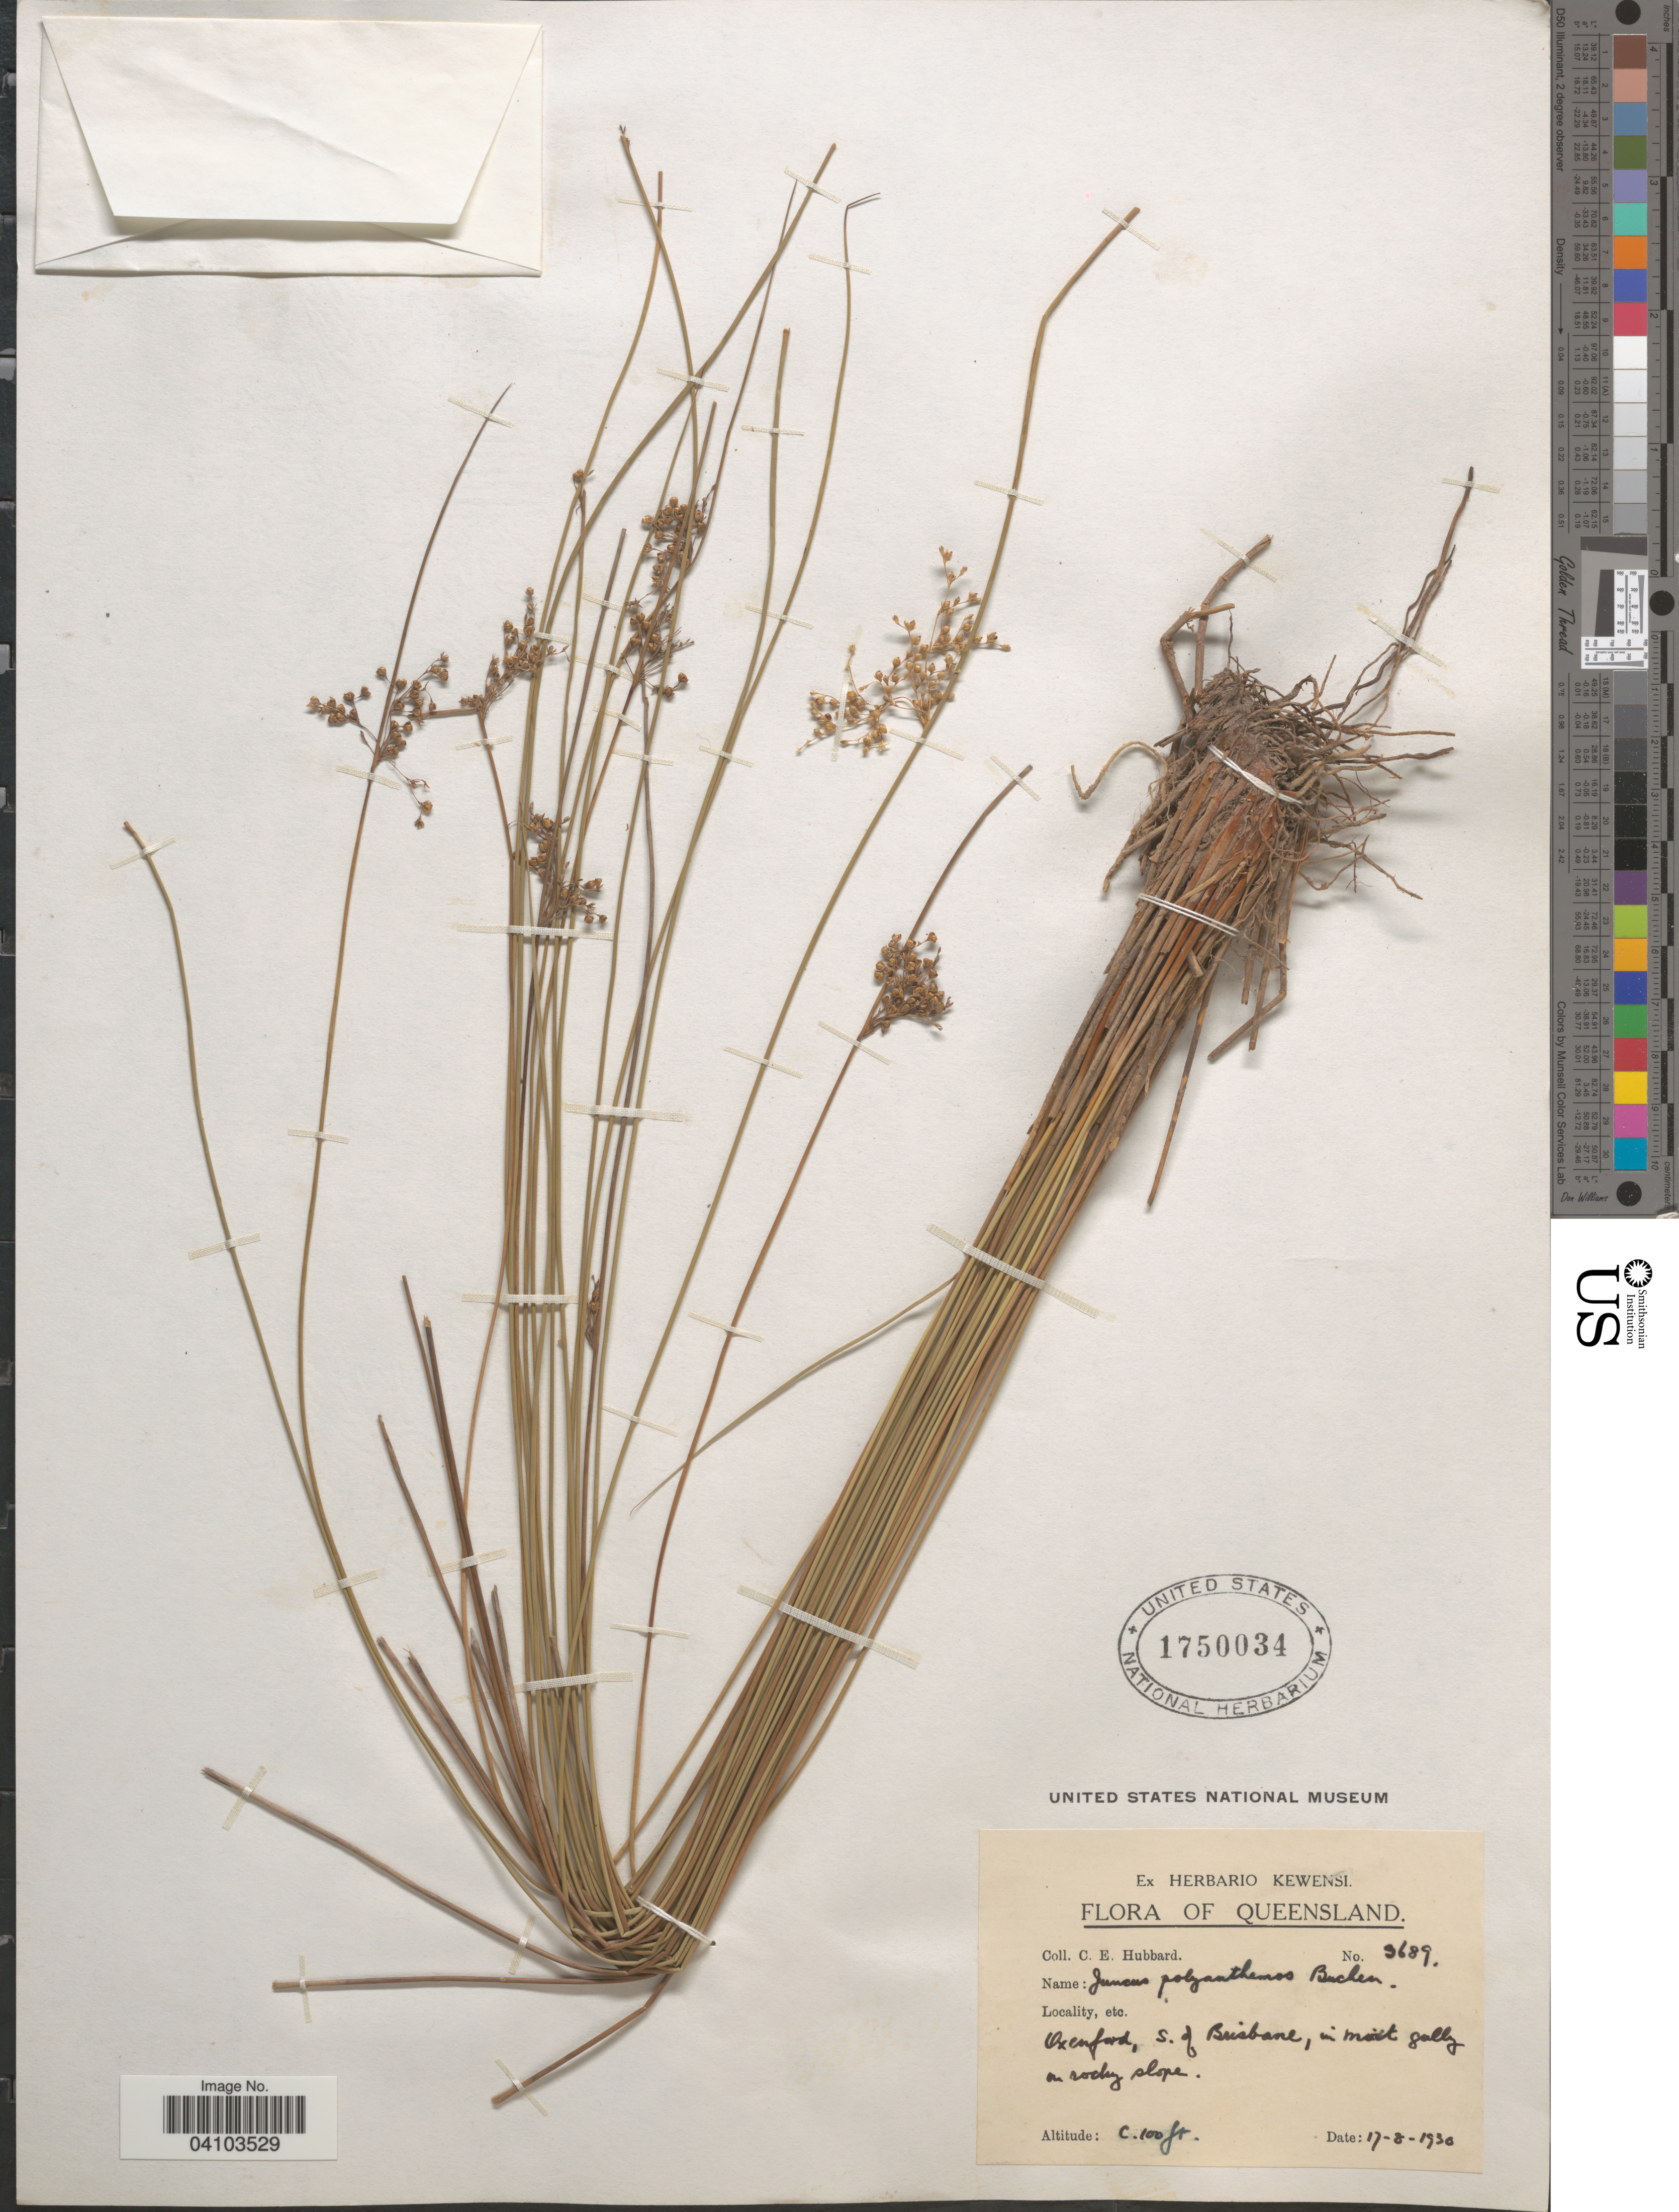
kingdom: Plantae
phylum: Tracheophyta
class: Liliopsida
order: Poales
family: Juncaceae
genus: Juncus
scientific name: Juncus polyanthemos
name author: Buchenau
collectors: C. E. Hubbard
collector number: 3689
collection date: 1930-08-17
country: Australia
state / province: Queensland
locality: Oxenford, S. of Brisbane.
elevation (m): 30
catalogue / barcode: US 1750034